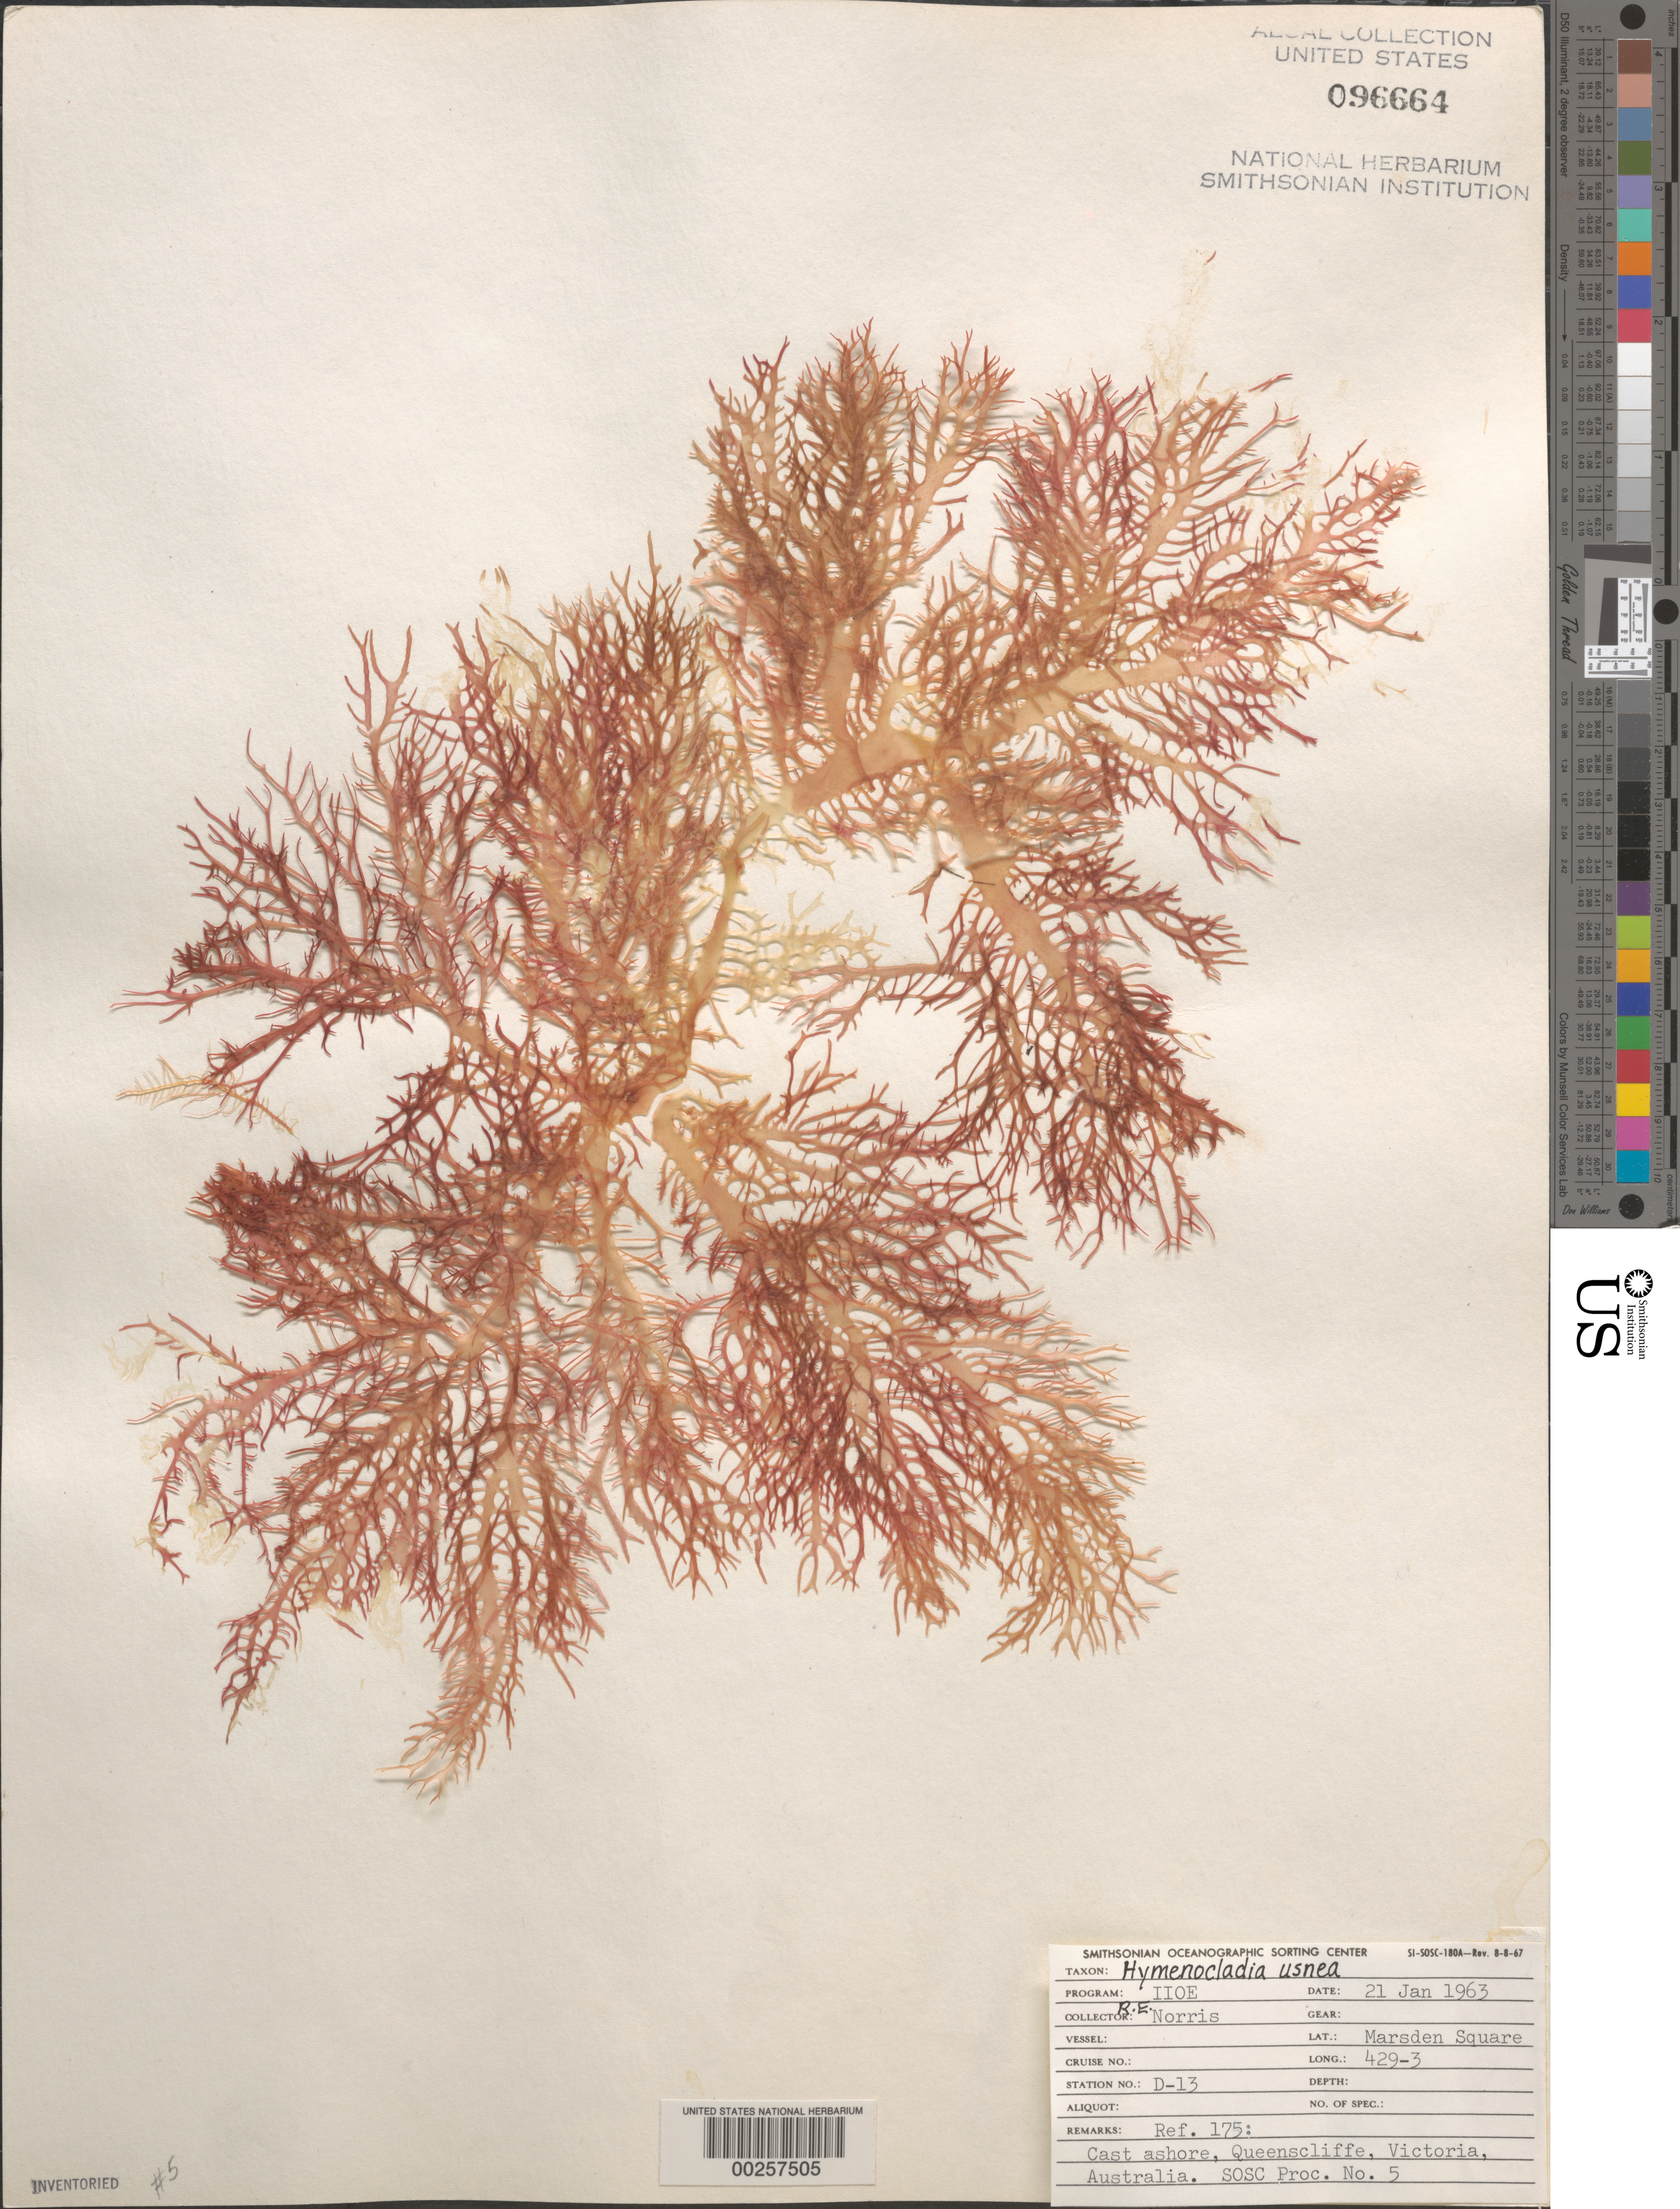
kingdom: Plantae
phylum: Rhodophyta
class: Florideophyceae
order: Rhodymeniales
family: Hymenocladiaceae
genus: Hymenocladia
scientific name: Hymenocladia usnea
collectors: R. E. Norris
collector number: Station D-13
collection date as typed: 21 Jan 1963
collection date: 1963-01-21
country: Australia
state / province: Victoria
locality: Queenscliffe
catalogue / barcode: US 96664